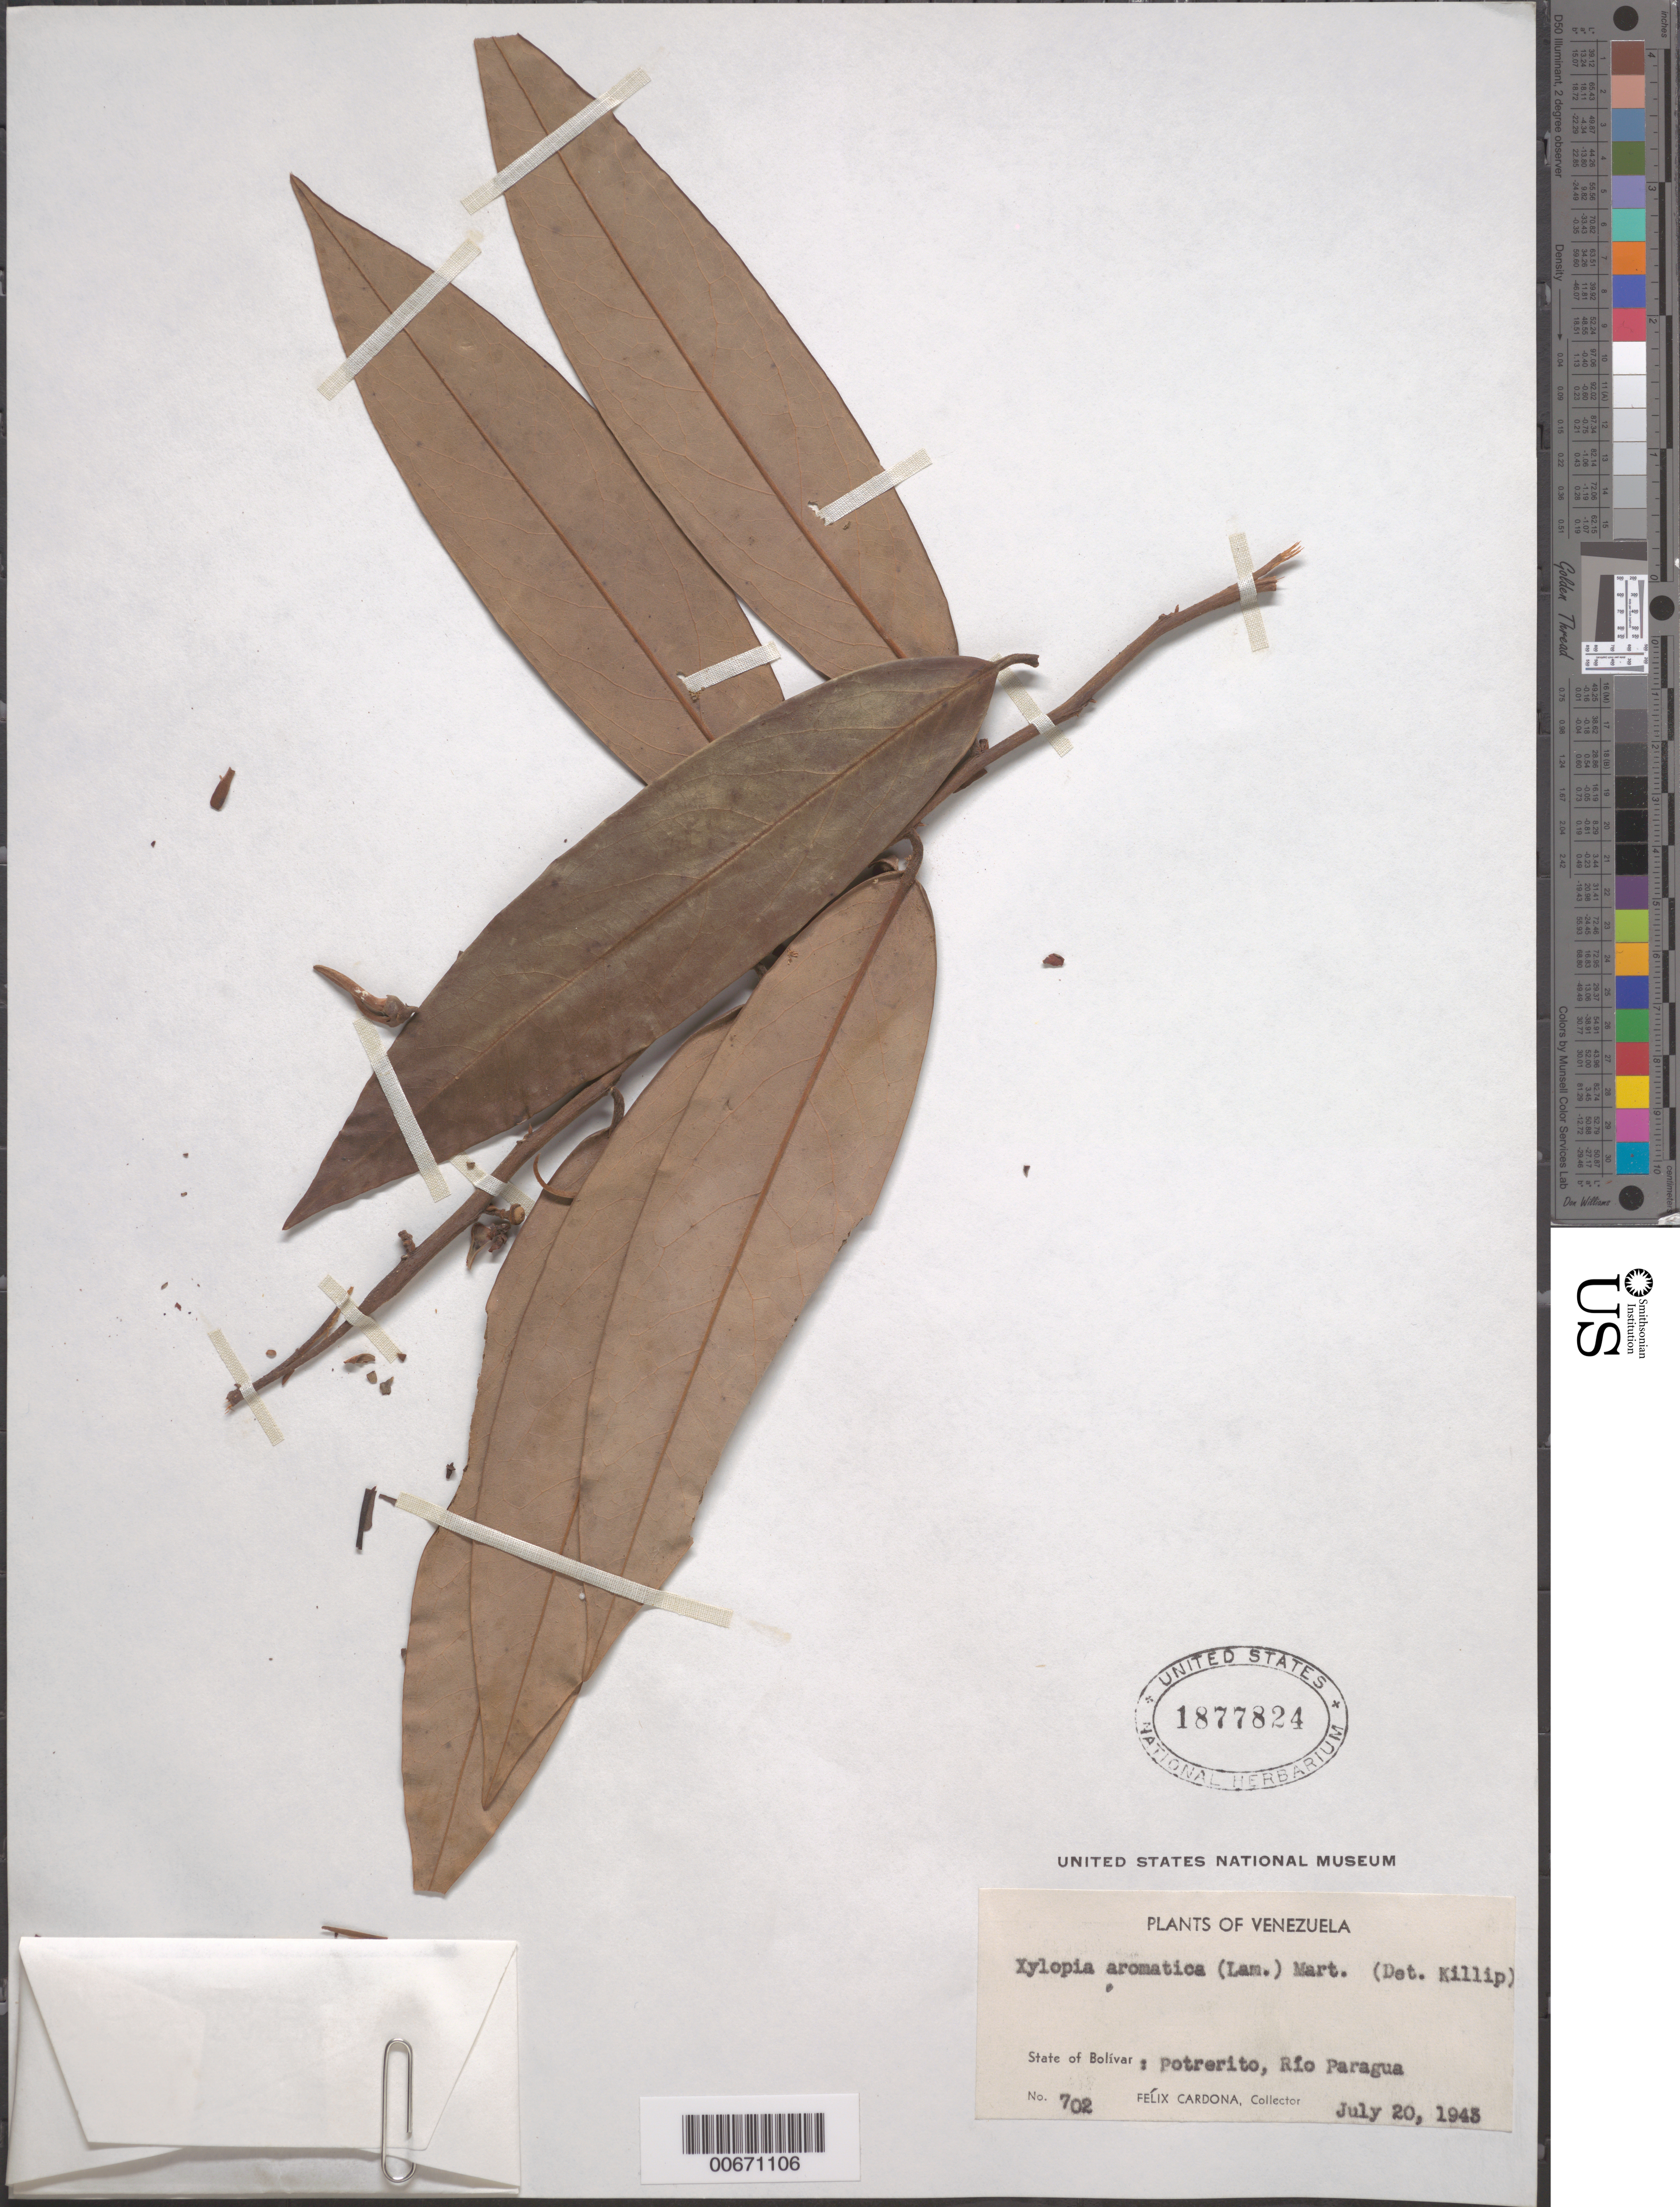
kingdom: Plantae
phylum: Tracheophyta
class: Magnoliopsida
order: Magnoliales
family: Annonaceae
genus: Xylopia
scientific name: Xylopia aromatica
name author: (Lam.) Mart.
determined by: Killip, Ellsworth P.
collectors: F. Cardona Puig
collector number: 702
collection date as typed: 20-Jul-43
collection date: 1943-07-20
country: Venezuela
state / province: Bolívar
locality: Río Paragua, Potrerito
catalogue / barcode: US 1877824